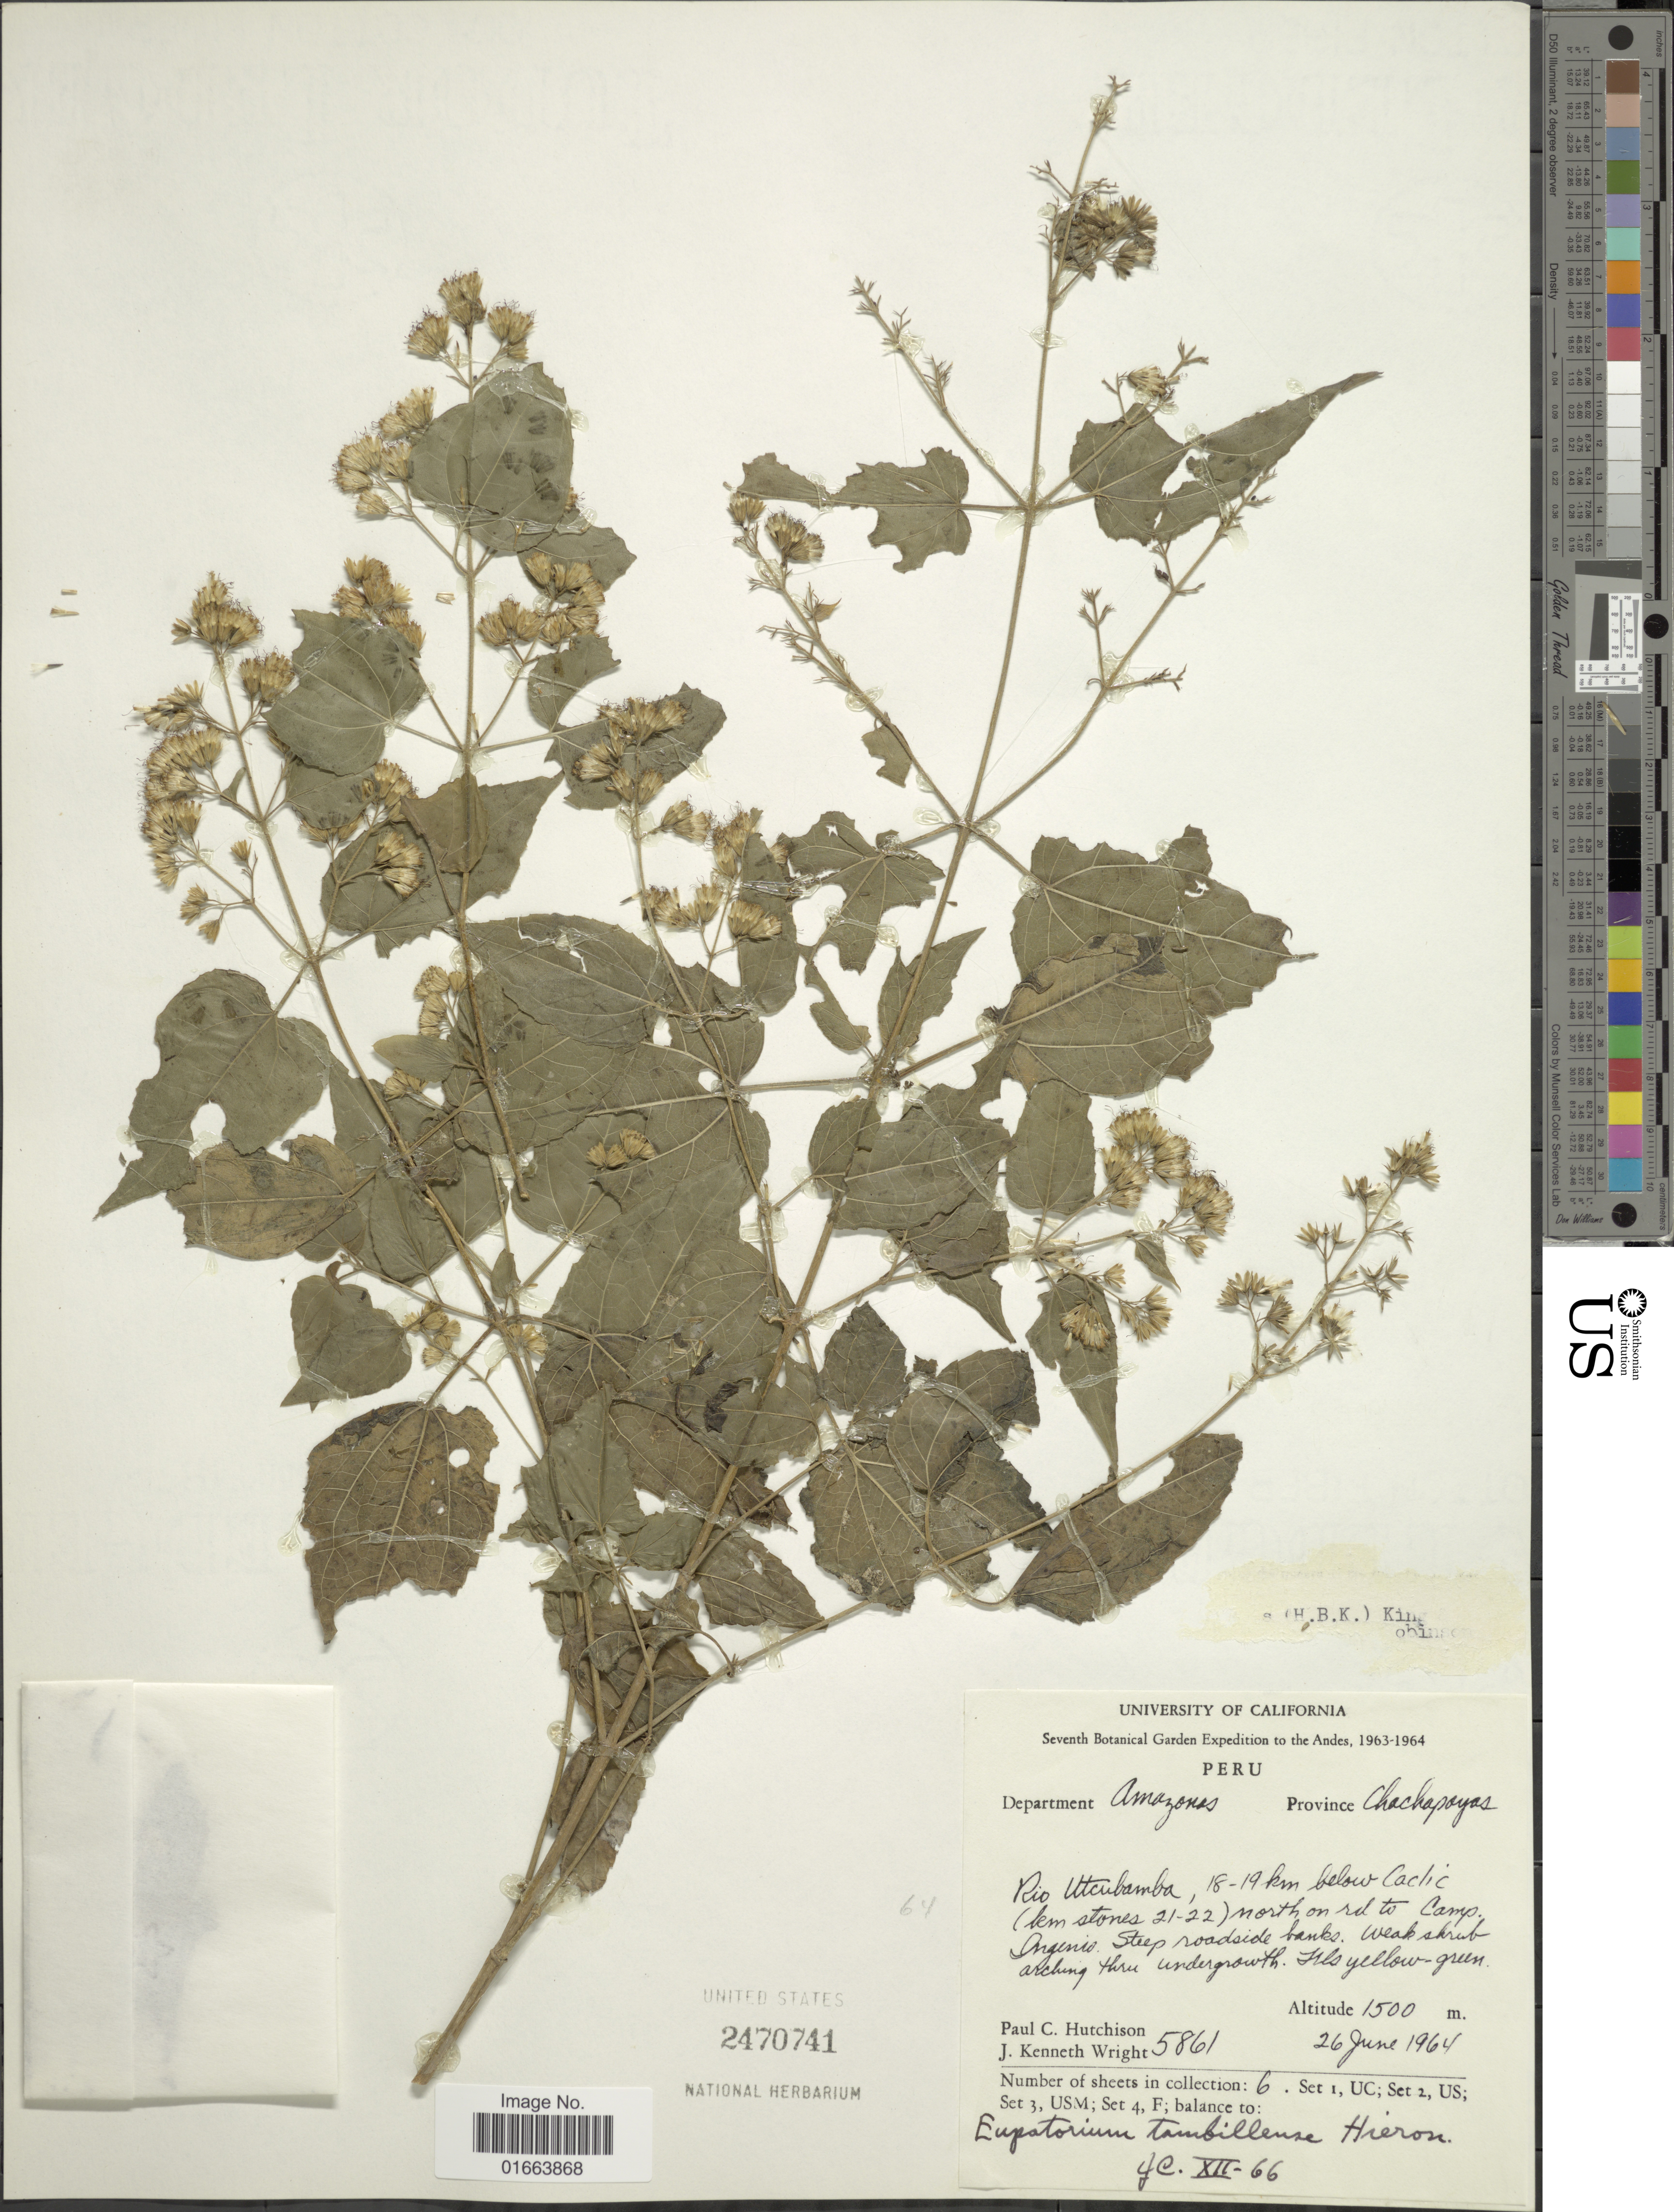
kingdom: Plantae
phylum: Tracheophyta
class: Magnoliopsida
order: Asterales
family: Asteraceae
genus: Koanophyllon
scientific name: Koanophyllon solidaginoides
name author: (Kunth) R.M. King & H. Rob.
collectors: P. C. Hutchison & J. K. Wright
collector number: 5861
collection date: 1964-06-26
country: Peru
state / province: Amazonas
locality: Río Utcubamba, 18-19 km. below Caclic (km. stones 21-22) north on rd. to Camp Ingenio, Province Chachapoyas, Andes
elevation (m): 1500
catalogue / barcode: US 2470741